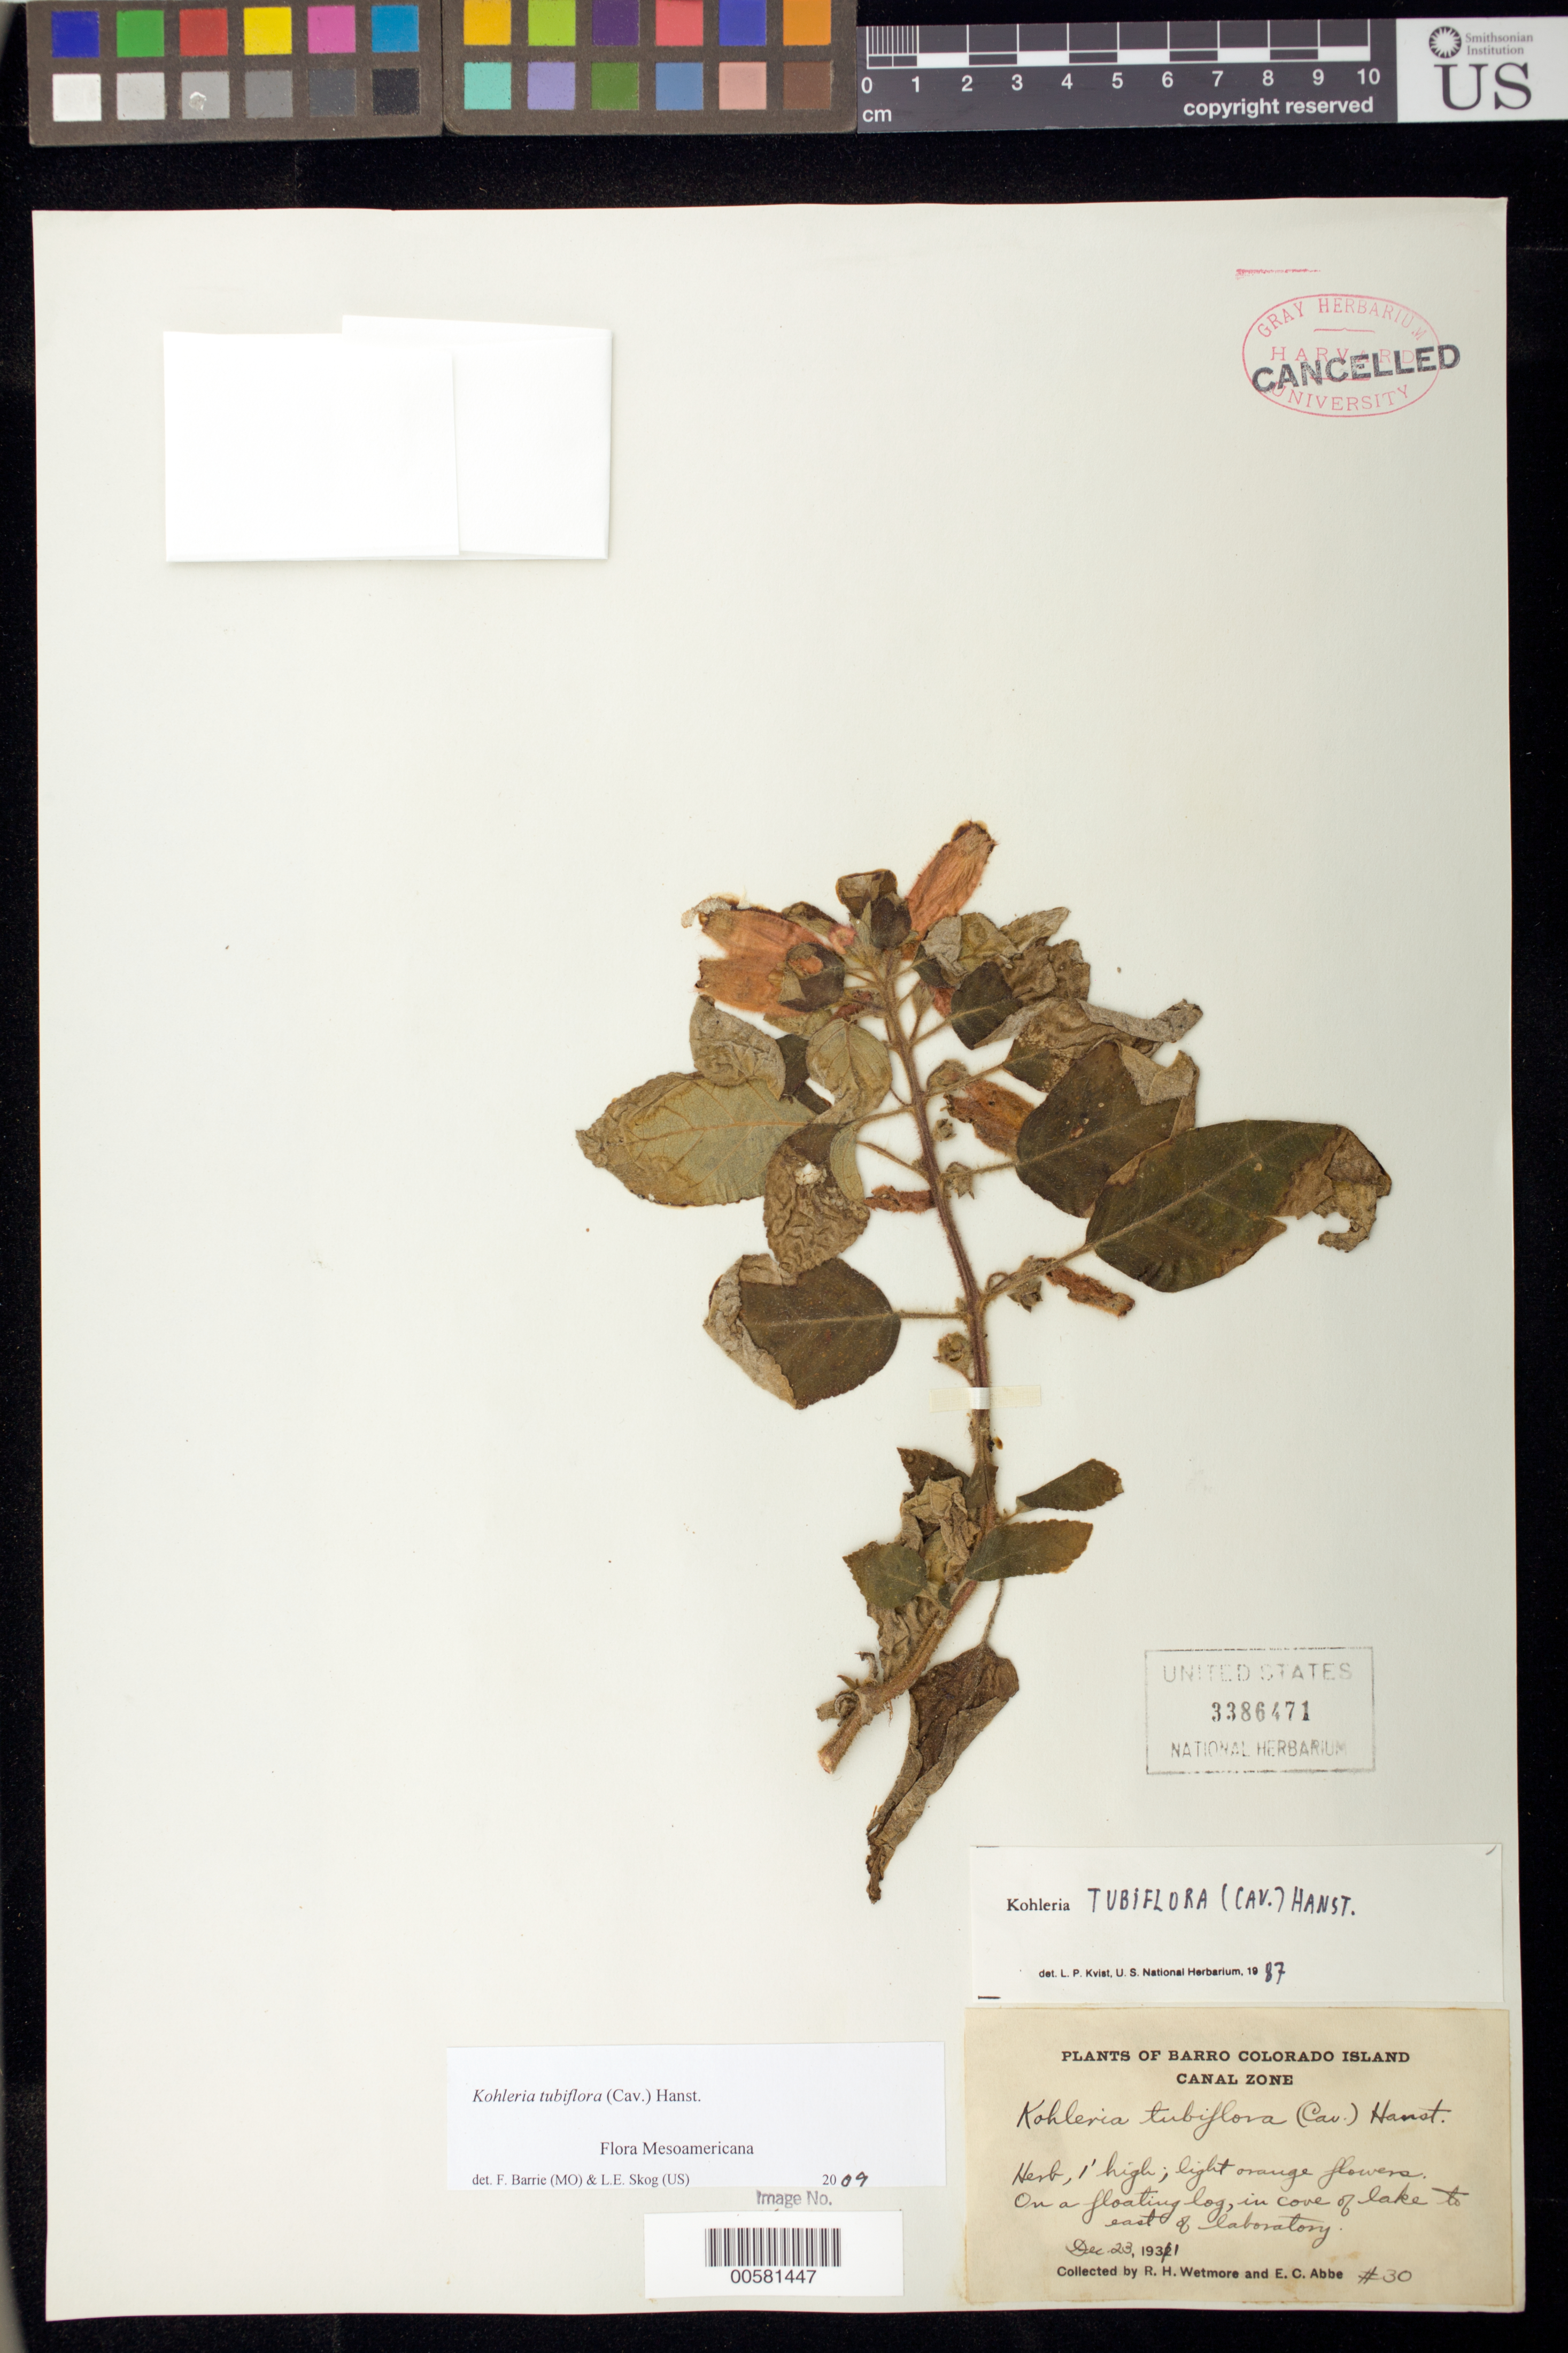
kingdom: Plantae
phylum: Tracheophyta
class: Magnoliopsida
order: Lamiales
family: Gesneriaceae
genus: Kohleria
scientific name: Kohleria tubiflora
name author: (Cav.) Hanst.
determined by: Skog, Laurence E.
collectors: R. Wetmore & E. C. Abbe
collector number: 30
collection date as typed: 23 Dec 1931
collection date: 1931-12-23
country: Panama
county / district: Canal Zone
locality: E of laboratory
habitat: On a floating log, in cove of lake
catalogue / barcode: US 3386471